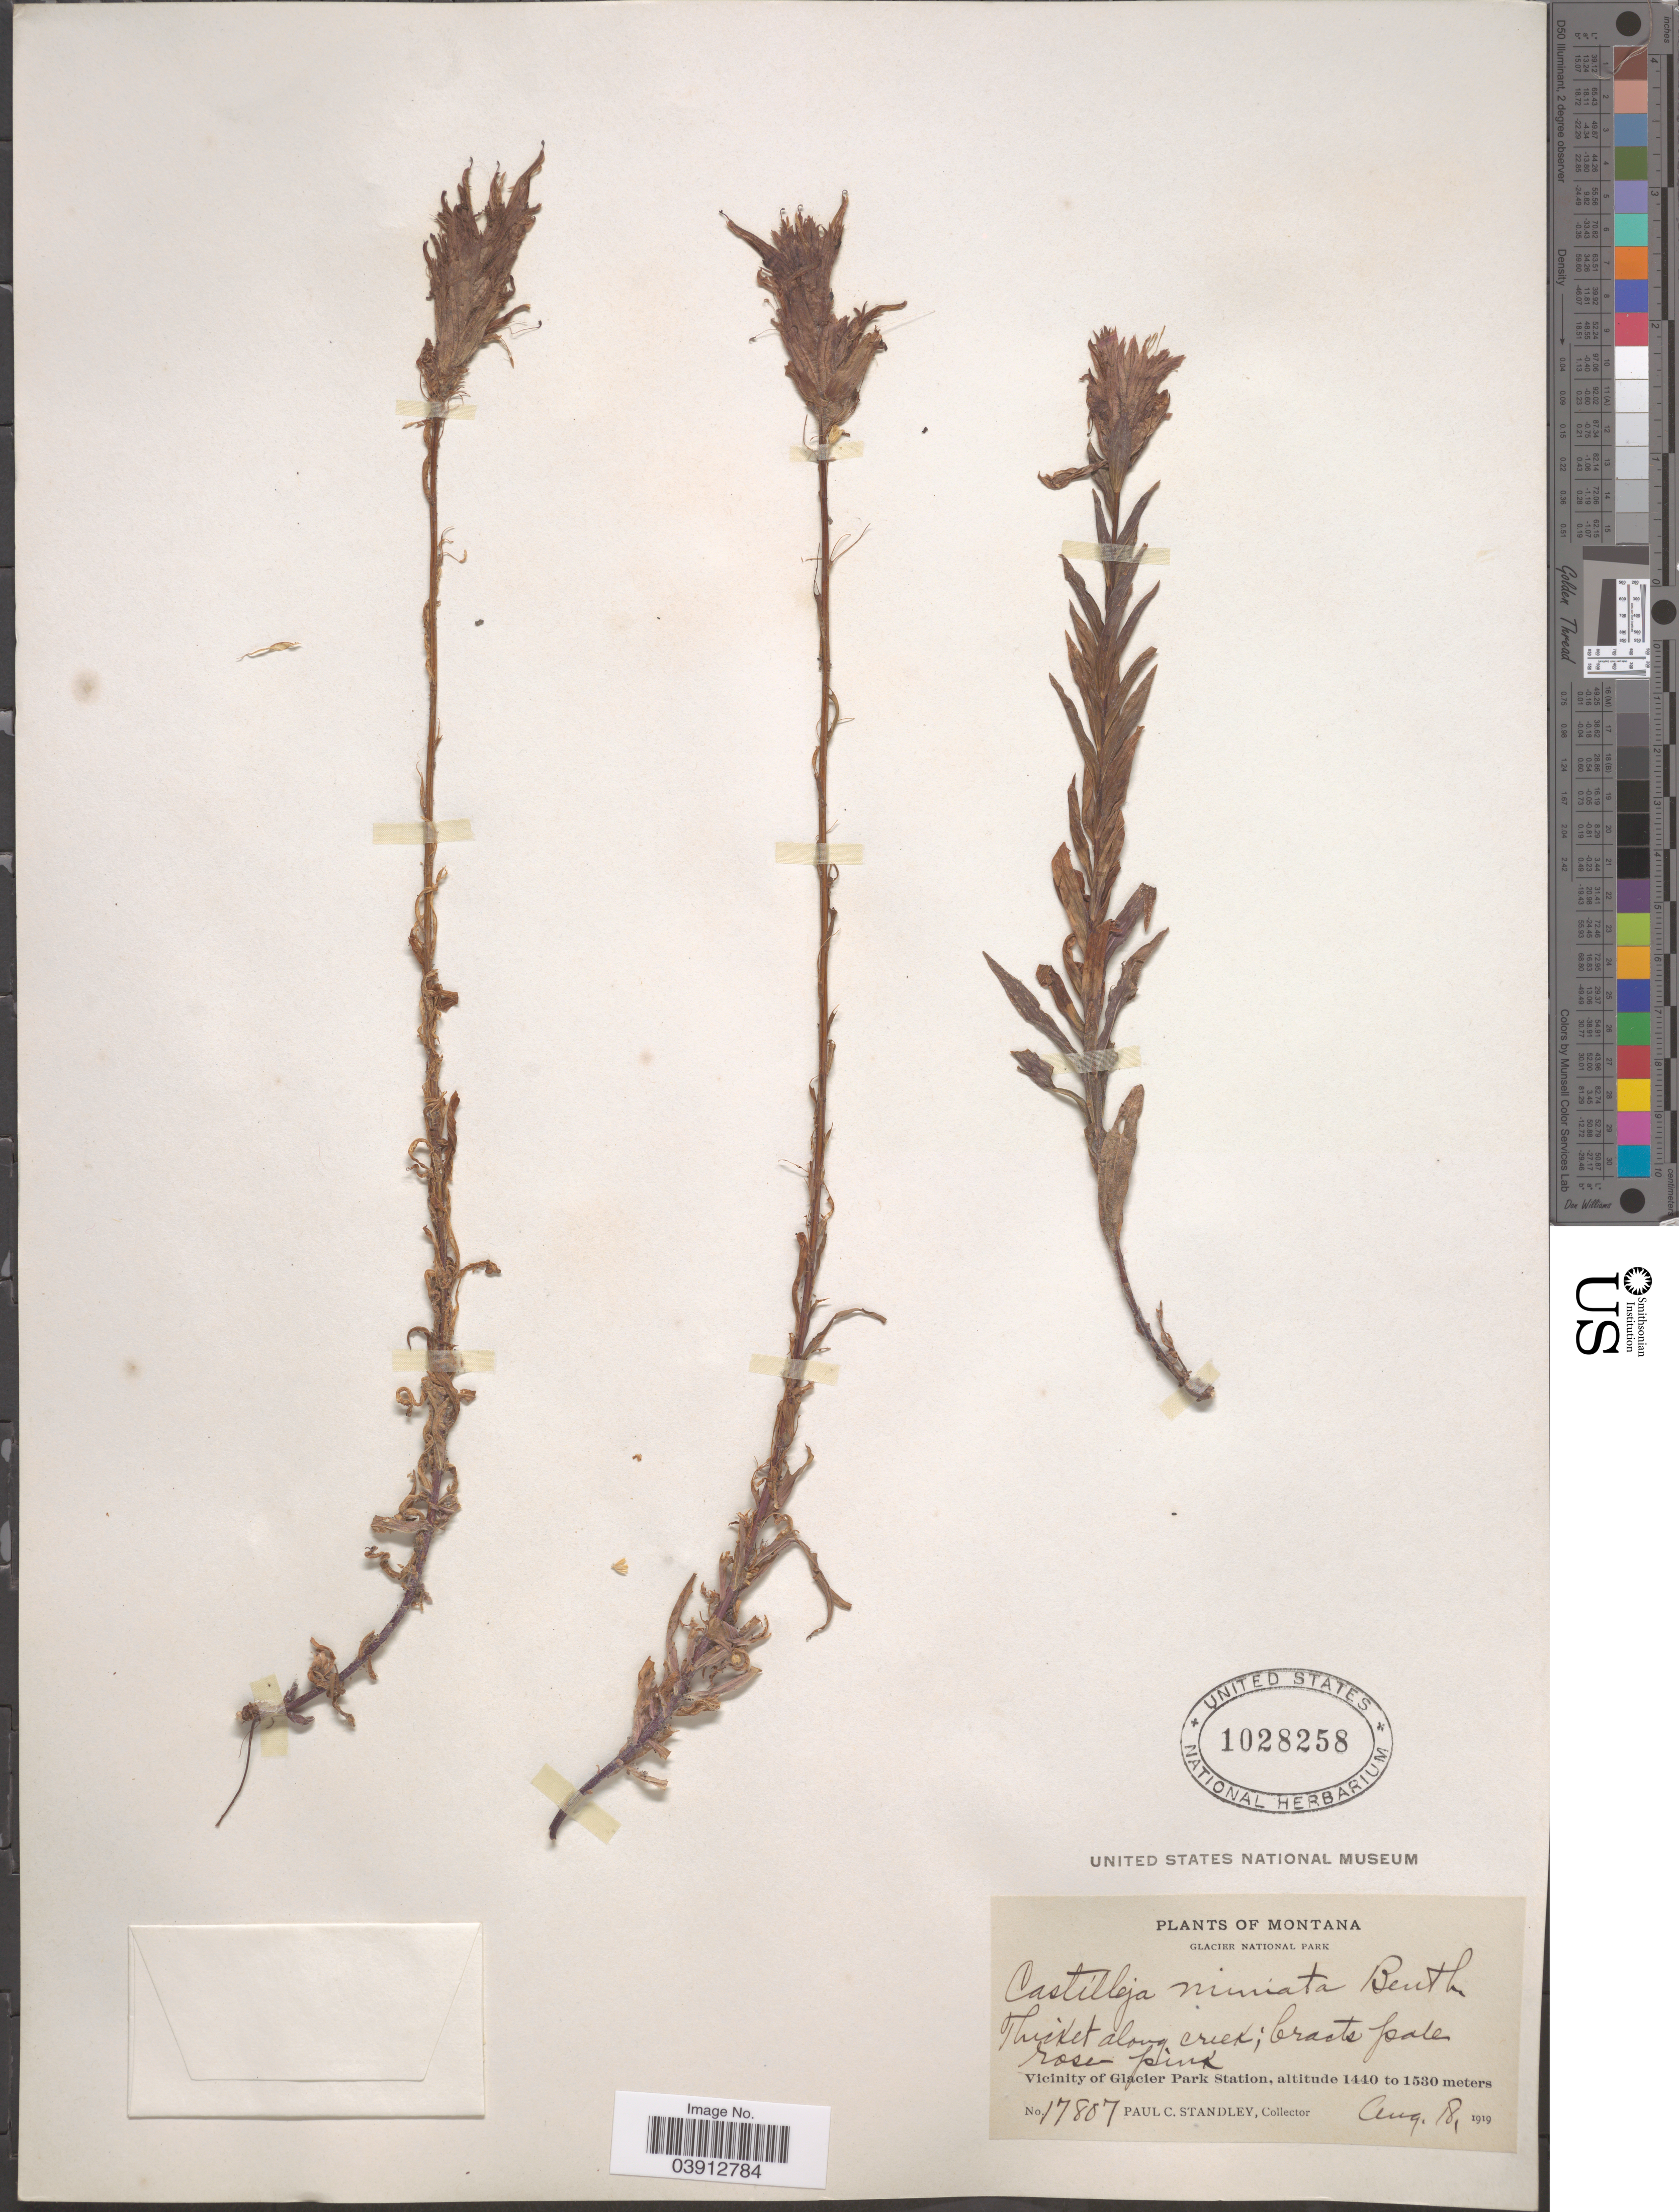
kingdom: Plantae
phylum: Tracheophyta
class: Magnoliopsida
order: Lamiales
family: Orobanchaceae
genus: Castilleja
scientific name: Castilleja miniata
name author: Douglas ex Hook.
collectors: P. C. Standley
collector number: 17807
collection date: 1919-08-18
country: United States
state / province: Montana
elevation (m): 1440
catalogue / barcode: US 1028258